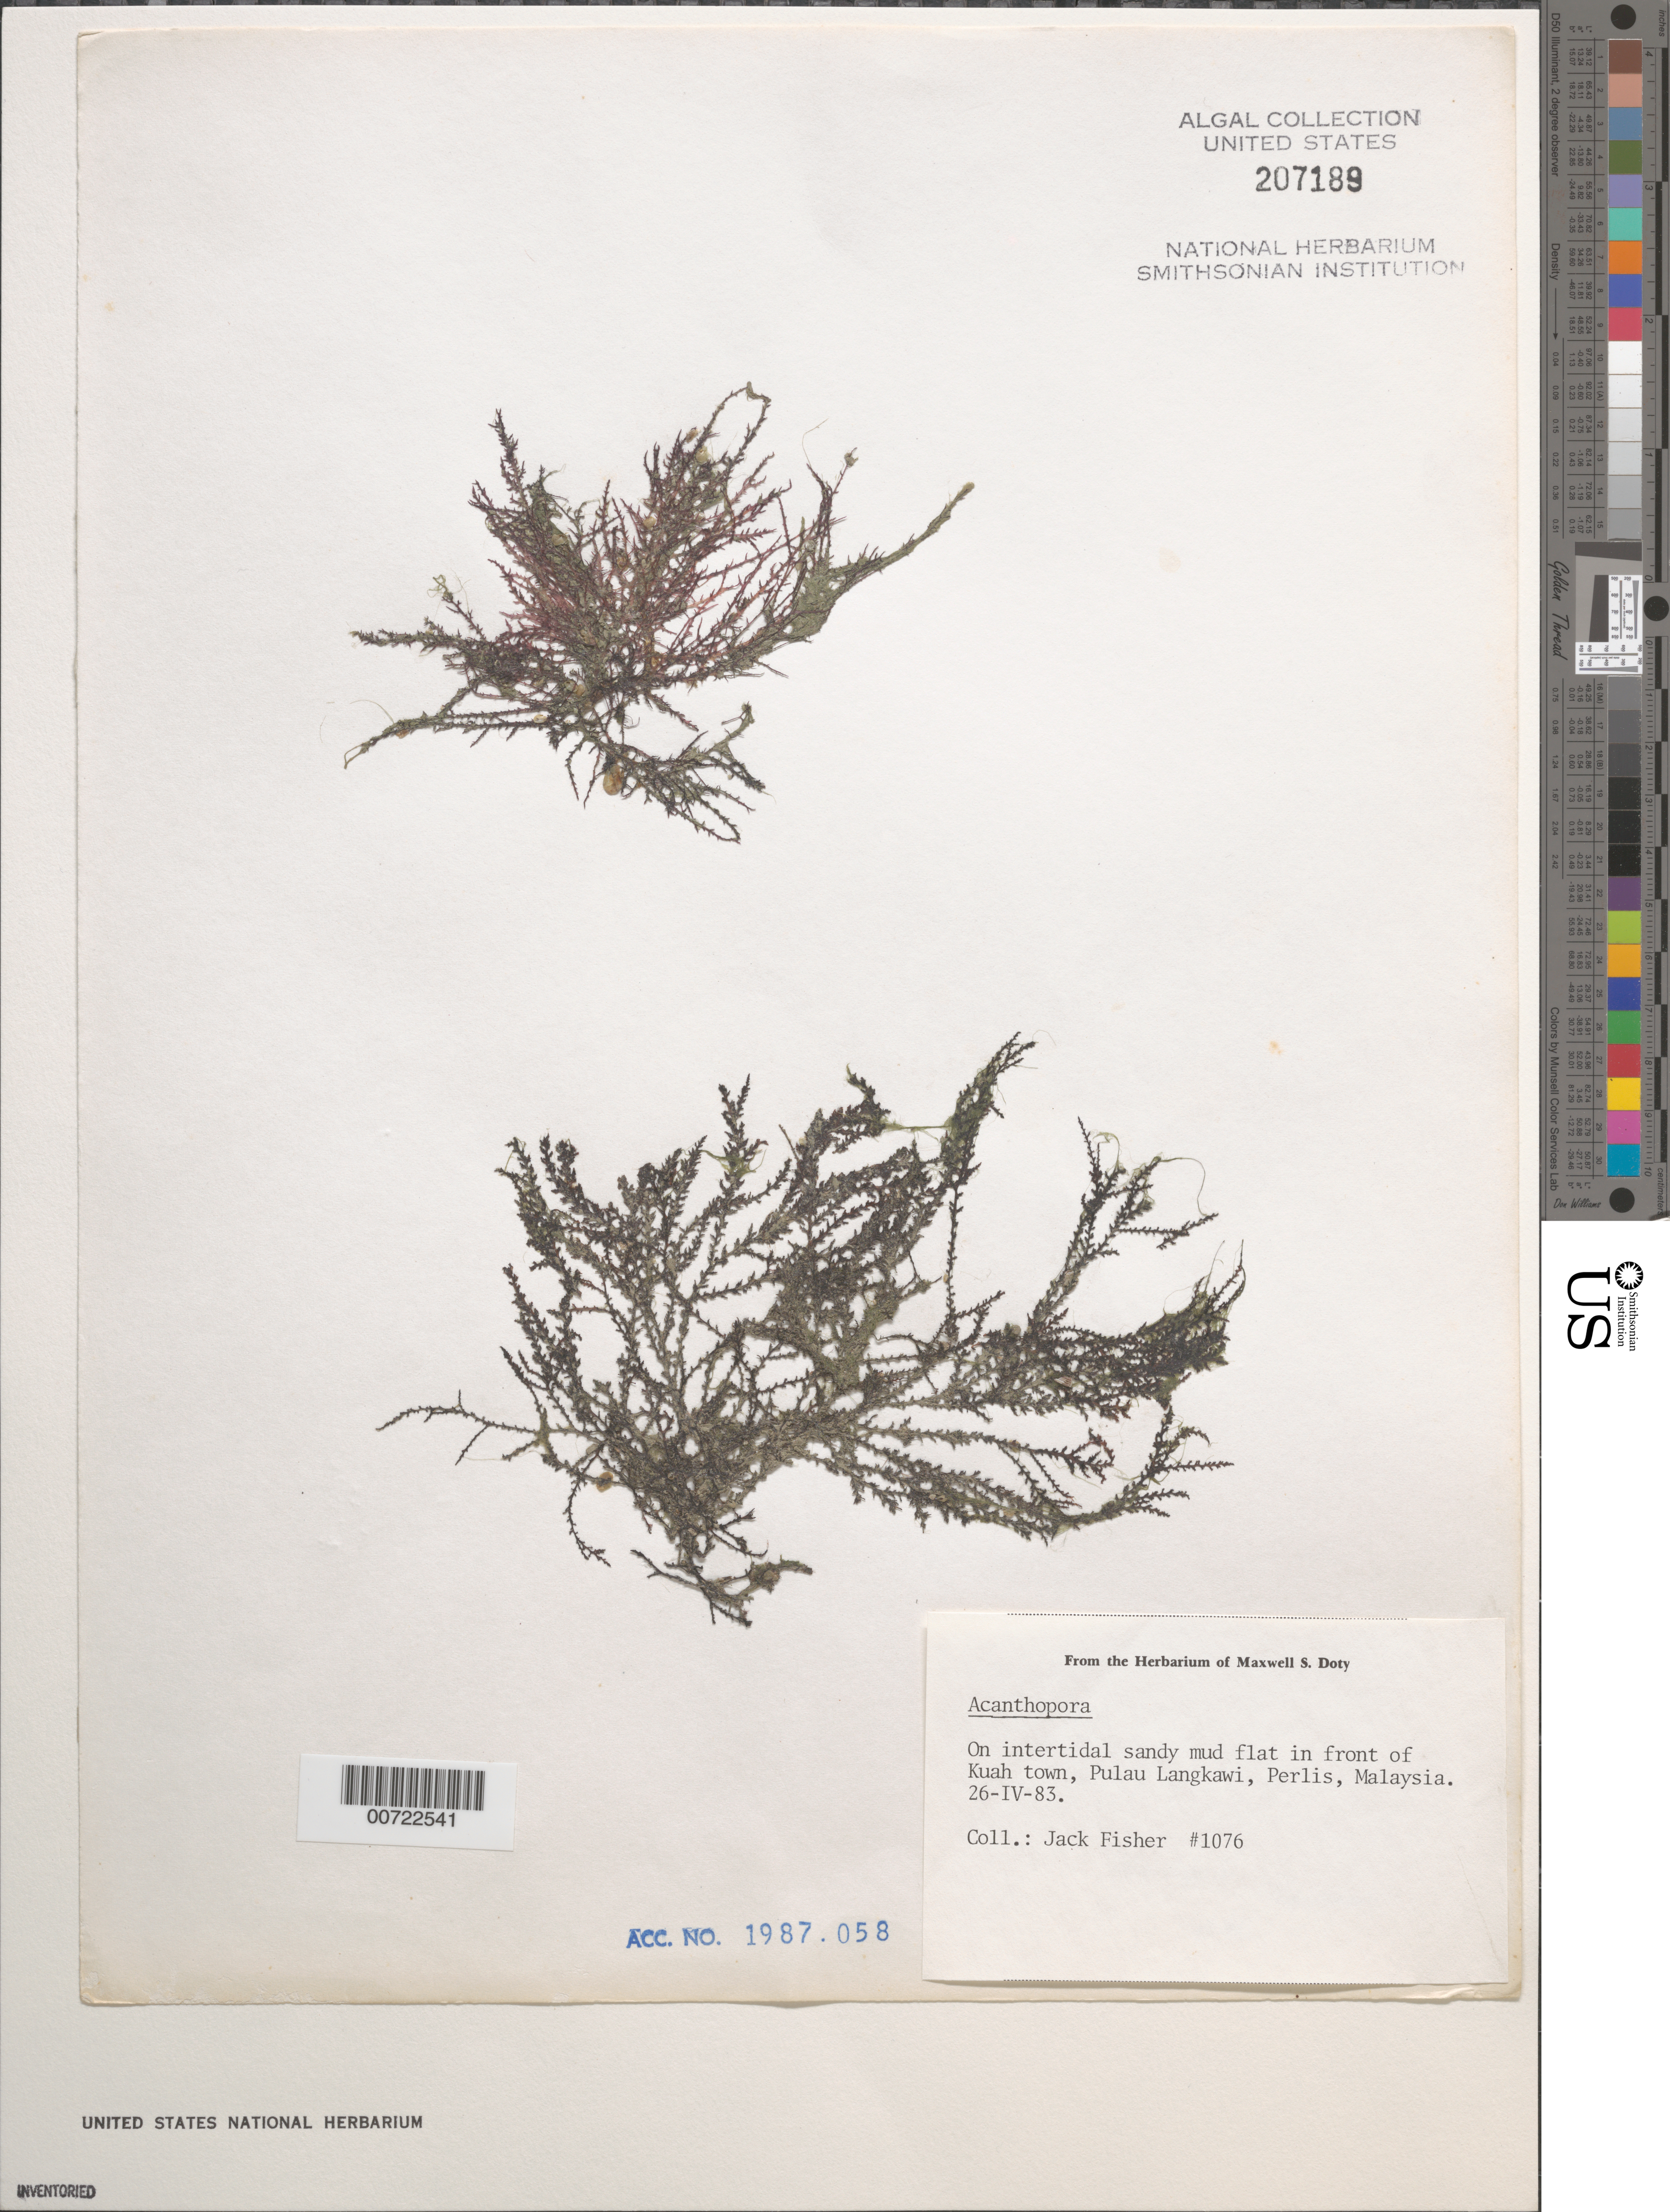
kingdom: Plantae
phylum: Rhodophyta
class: Florideophyceae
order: Ceramiales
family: Rhodomelaceae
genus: Acanthophora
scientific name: Acanthophora sp.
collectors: J. Fisher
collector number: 1076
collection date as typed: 26 Apr 1983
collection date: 1983-04-26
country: Malaysia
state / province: Perlis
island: Pulau Langkawi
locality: Kuah town, in front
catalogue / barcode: US 207189